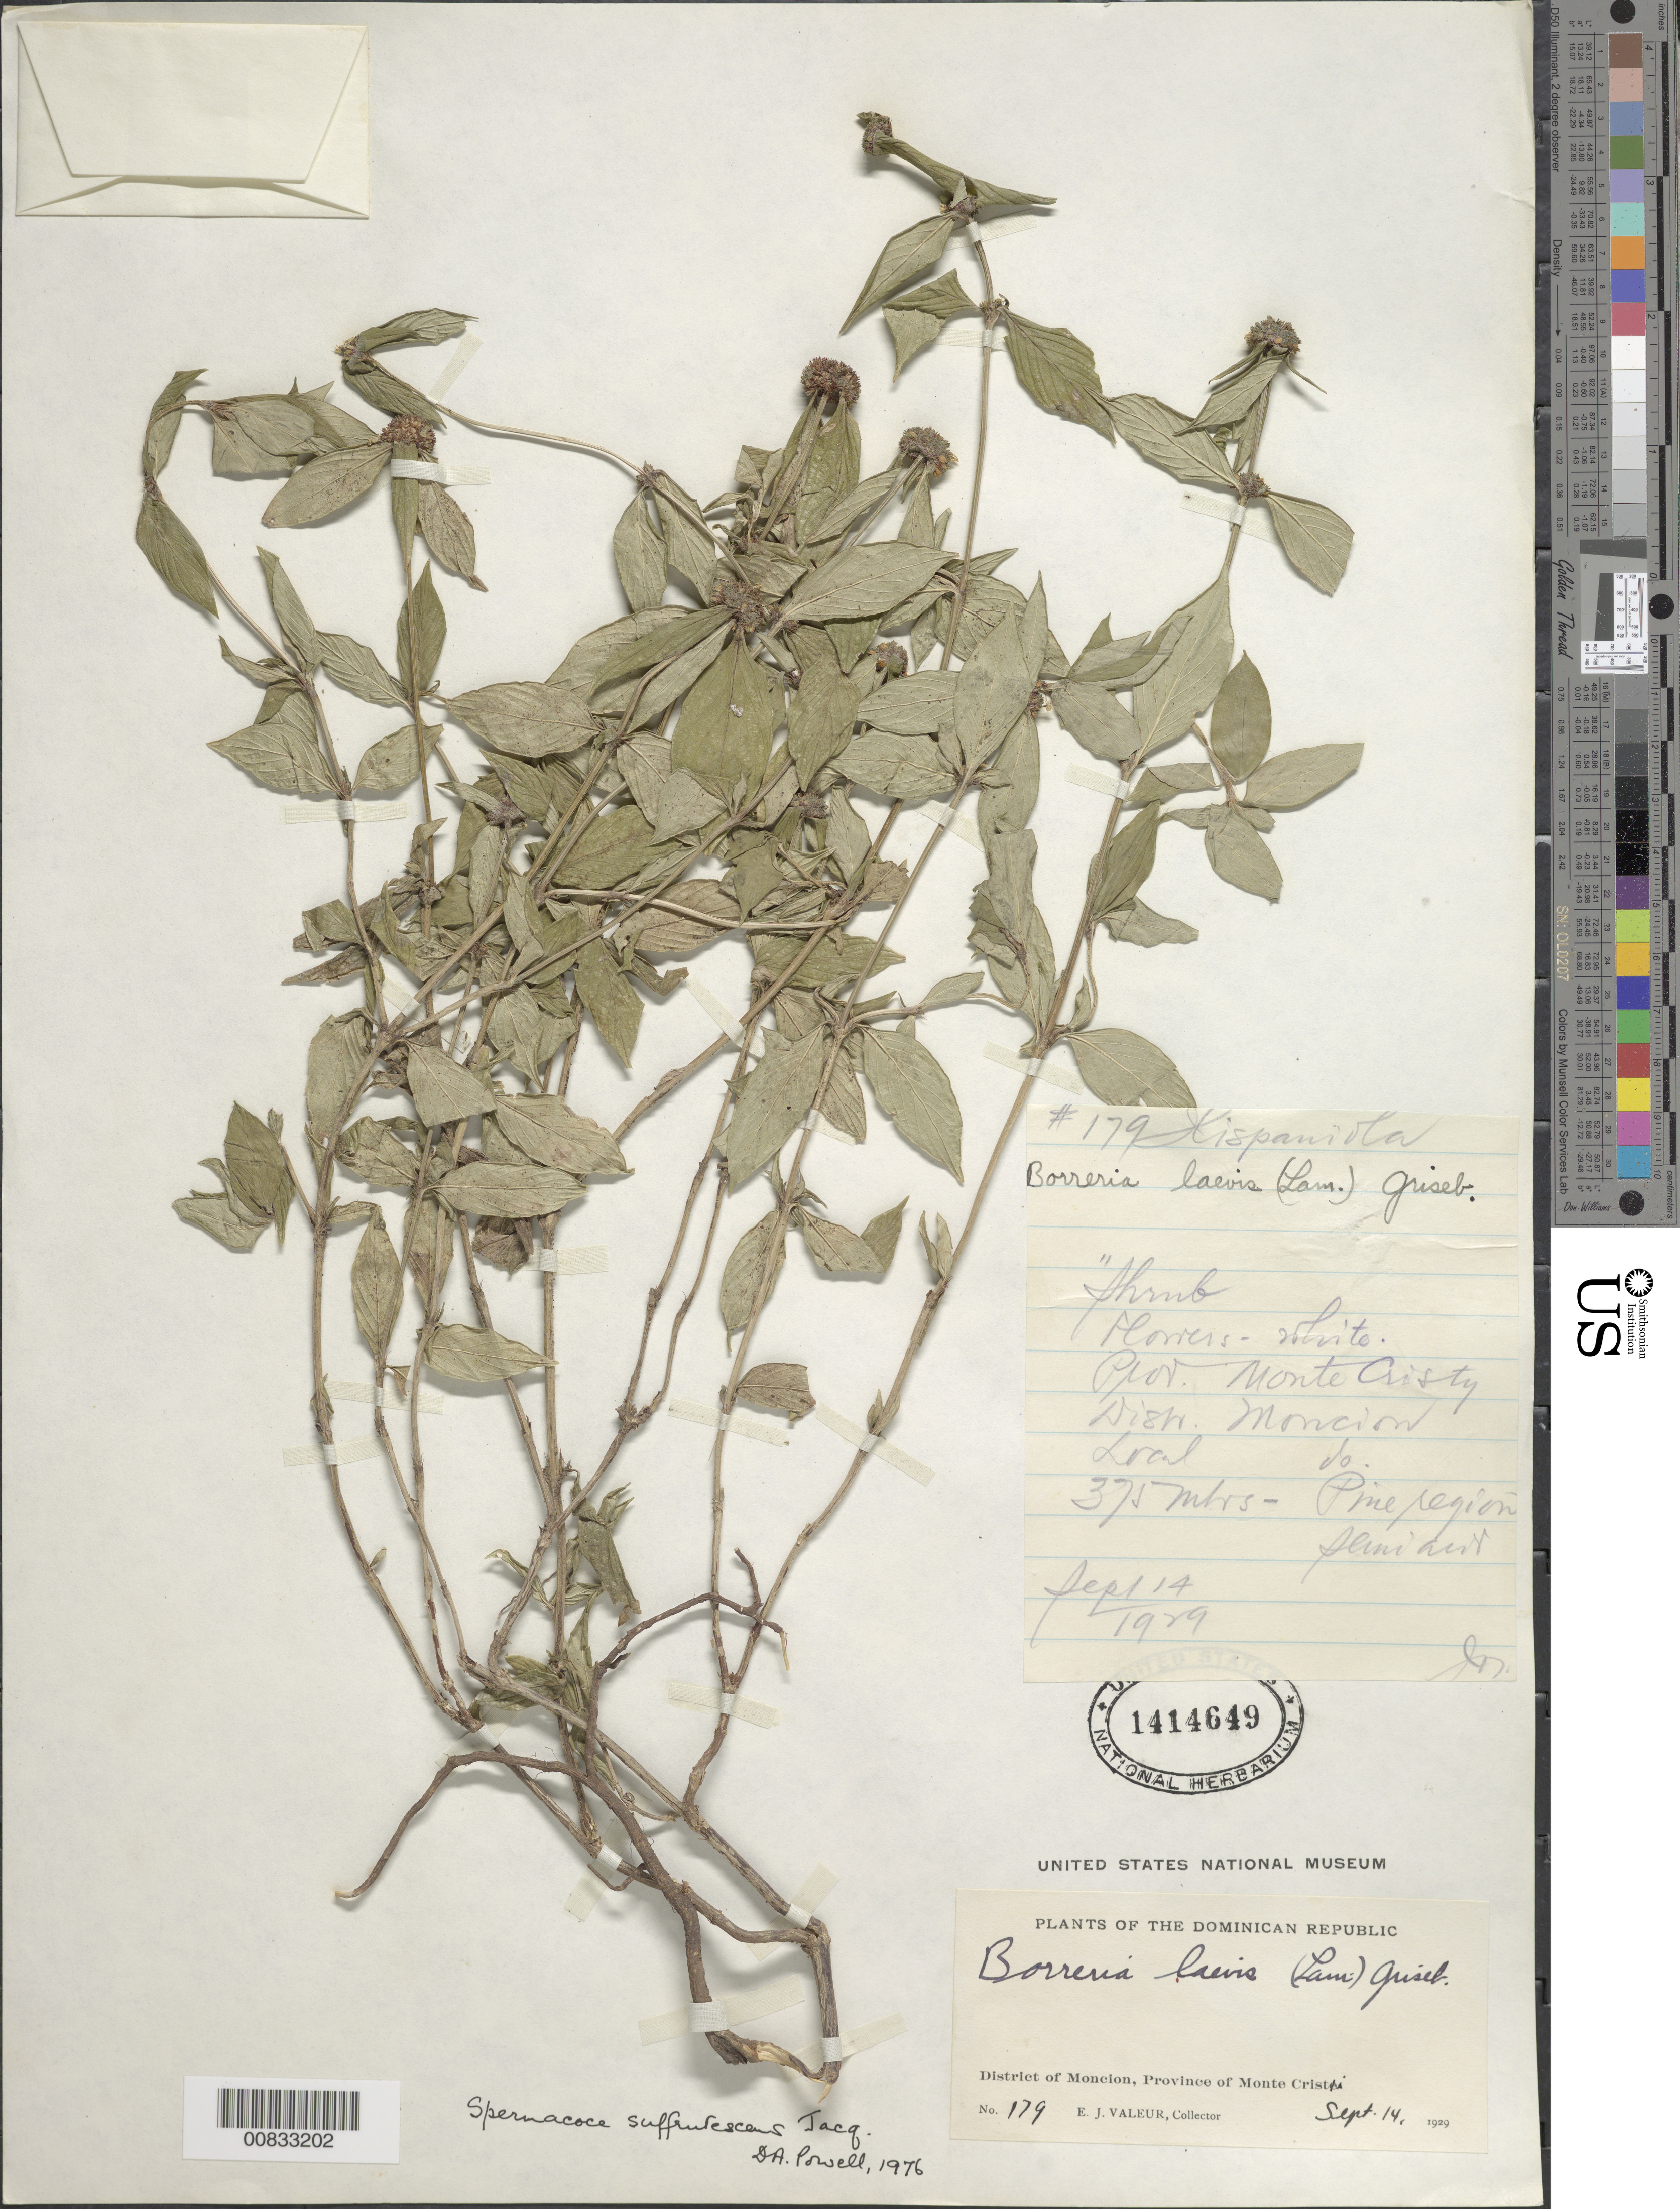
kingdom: Plantae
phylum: Tracheophyta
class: Magnoliopsida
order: Gentianales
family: Rubiaceae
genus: Spermacoce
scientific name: Spermacoce remota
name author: Lam.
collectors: E. Valeur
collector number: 179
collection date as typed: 14 Sep 1929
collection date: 1929-09-14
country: Dominican Republic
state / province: Monte Cristi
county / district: Monción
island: Hispaniola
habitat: Semi arid pine reigon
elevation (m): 375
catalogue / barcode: US 1414649